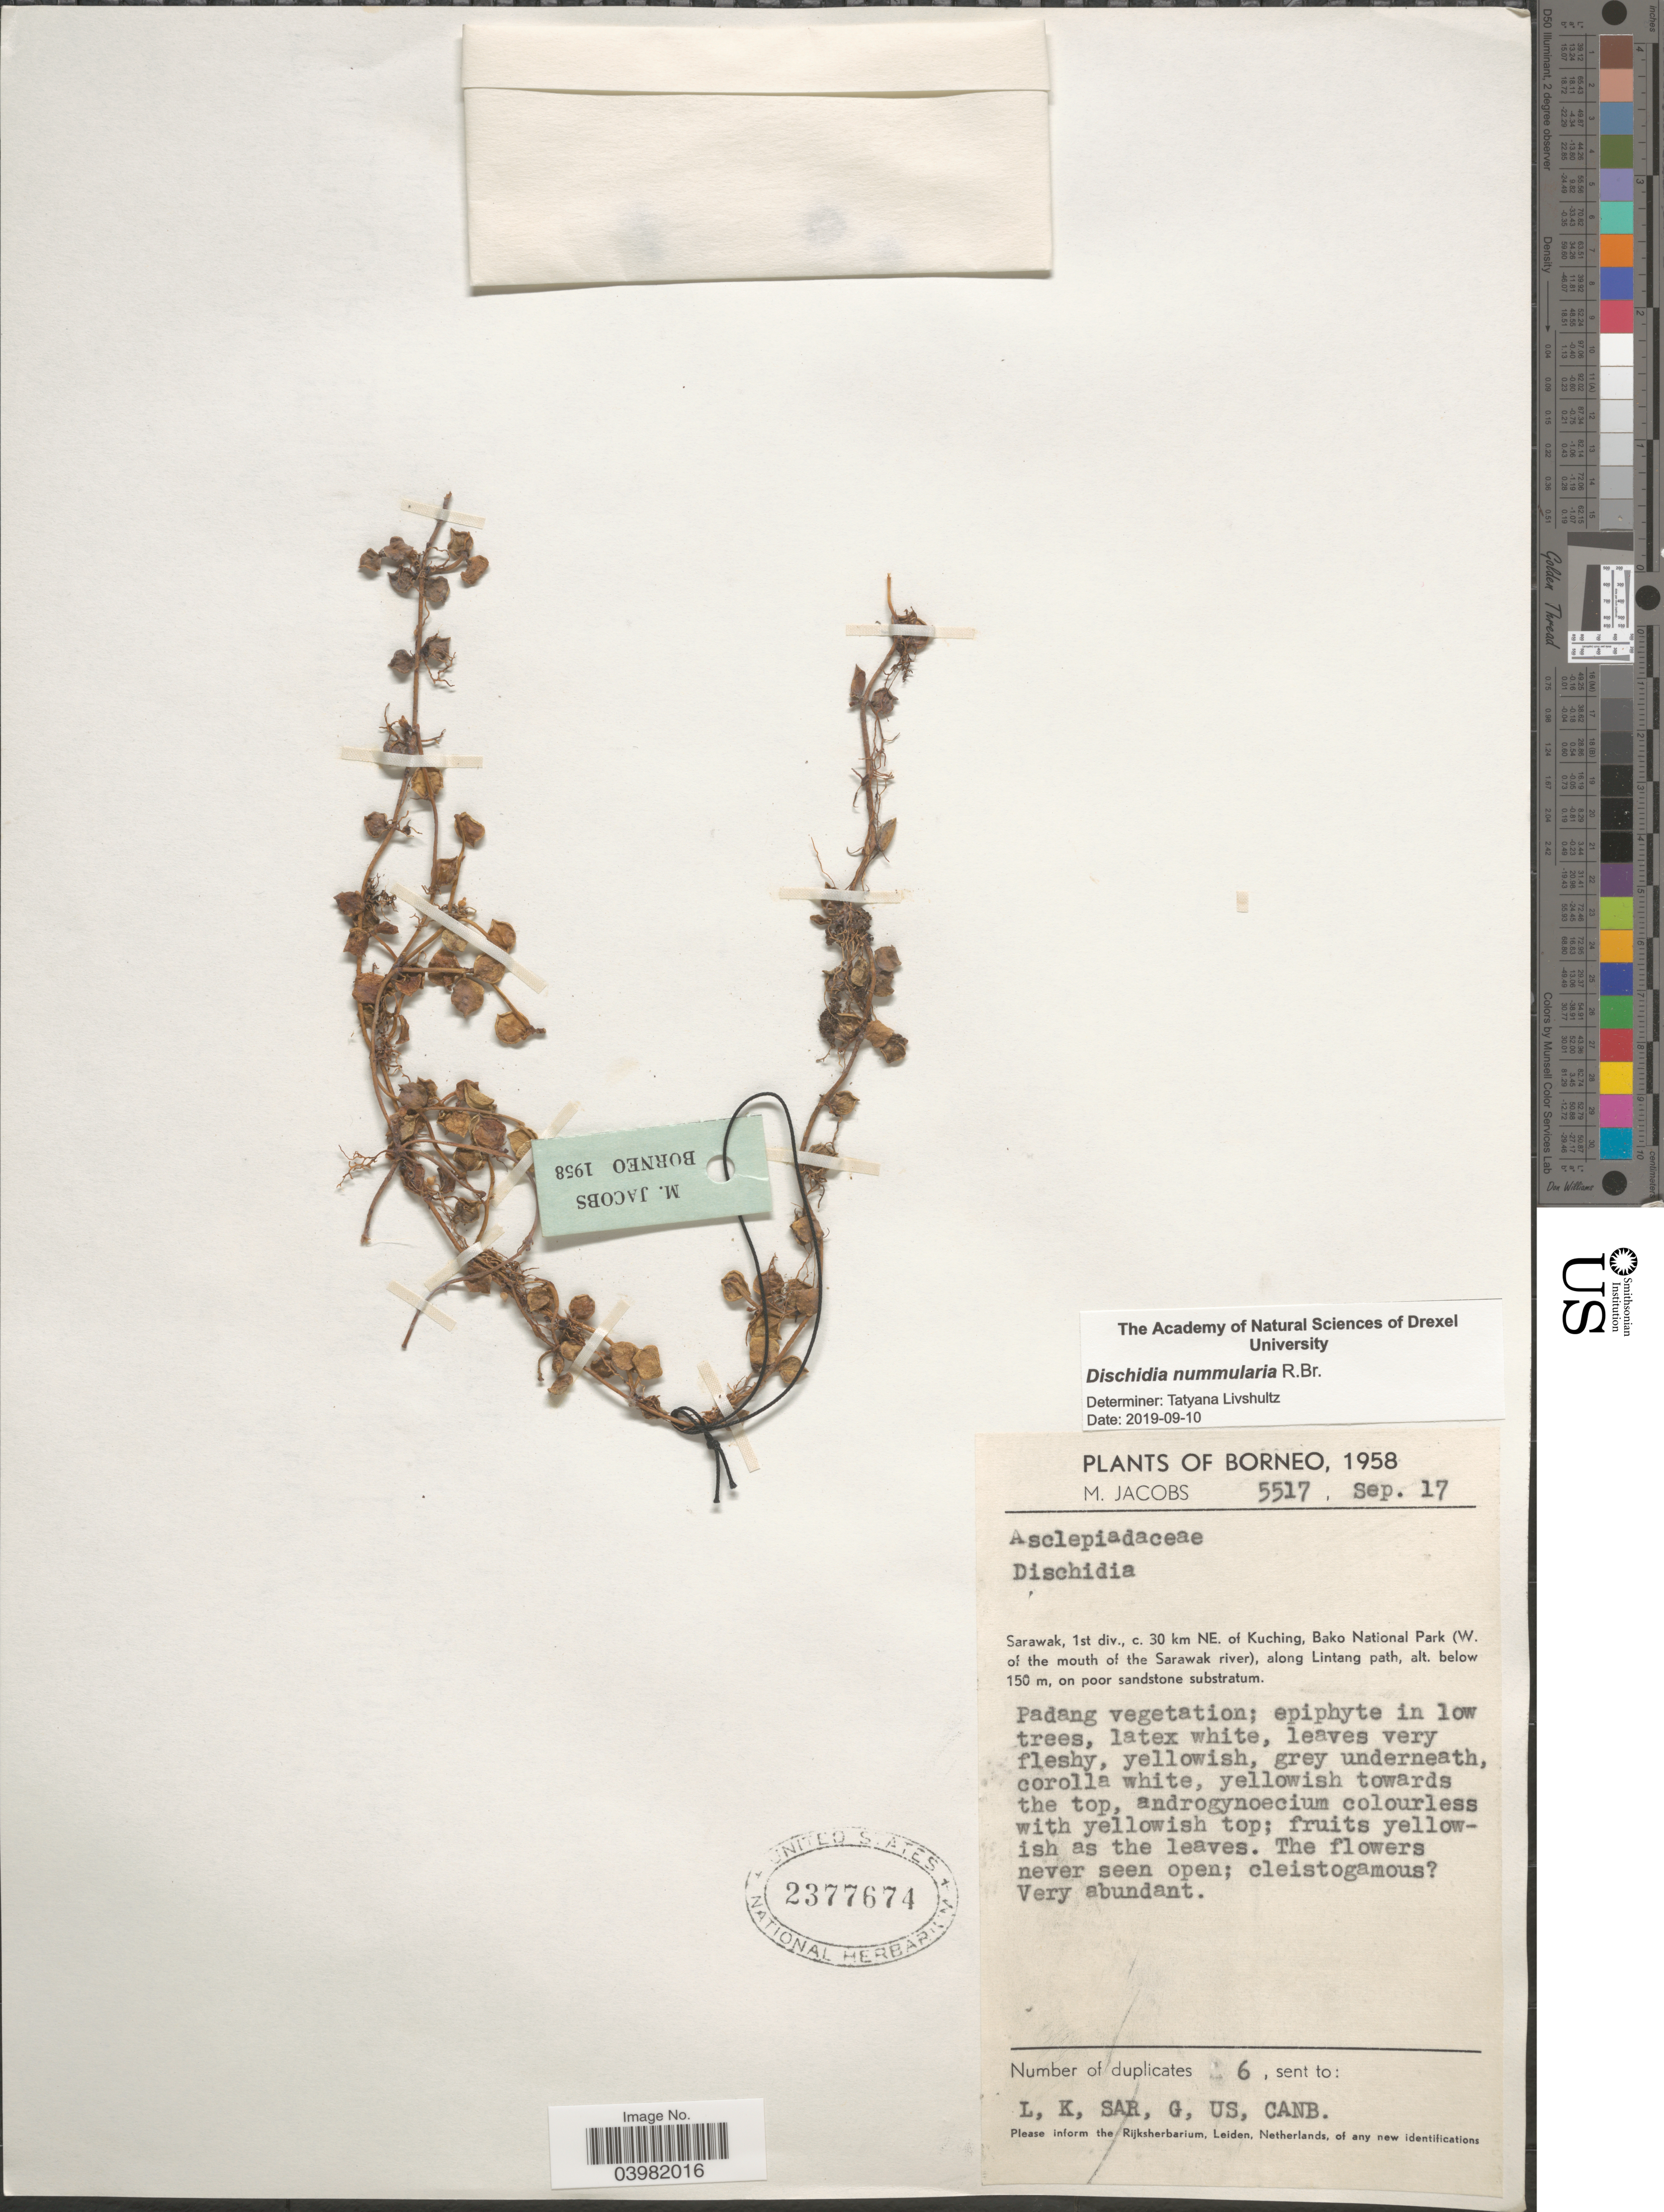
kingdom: Plantae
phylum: Tracheophyta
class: Magnoliopsida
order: Gentianales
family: Apocynaceae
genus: Dischidia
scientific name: Dischidia nummularia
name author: R. Br.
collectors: M. Jacobs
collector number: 5517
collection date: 1958-09-17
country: Malaysia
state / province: Sarawak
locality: Borneo. 1st div., c. 30 km NE. of Kuching, Bako National Park (W. of the mouth of the Sarawak river), along Lintang path.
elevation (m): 150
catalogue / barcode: US 2377674